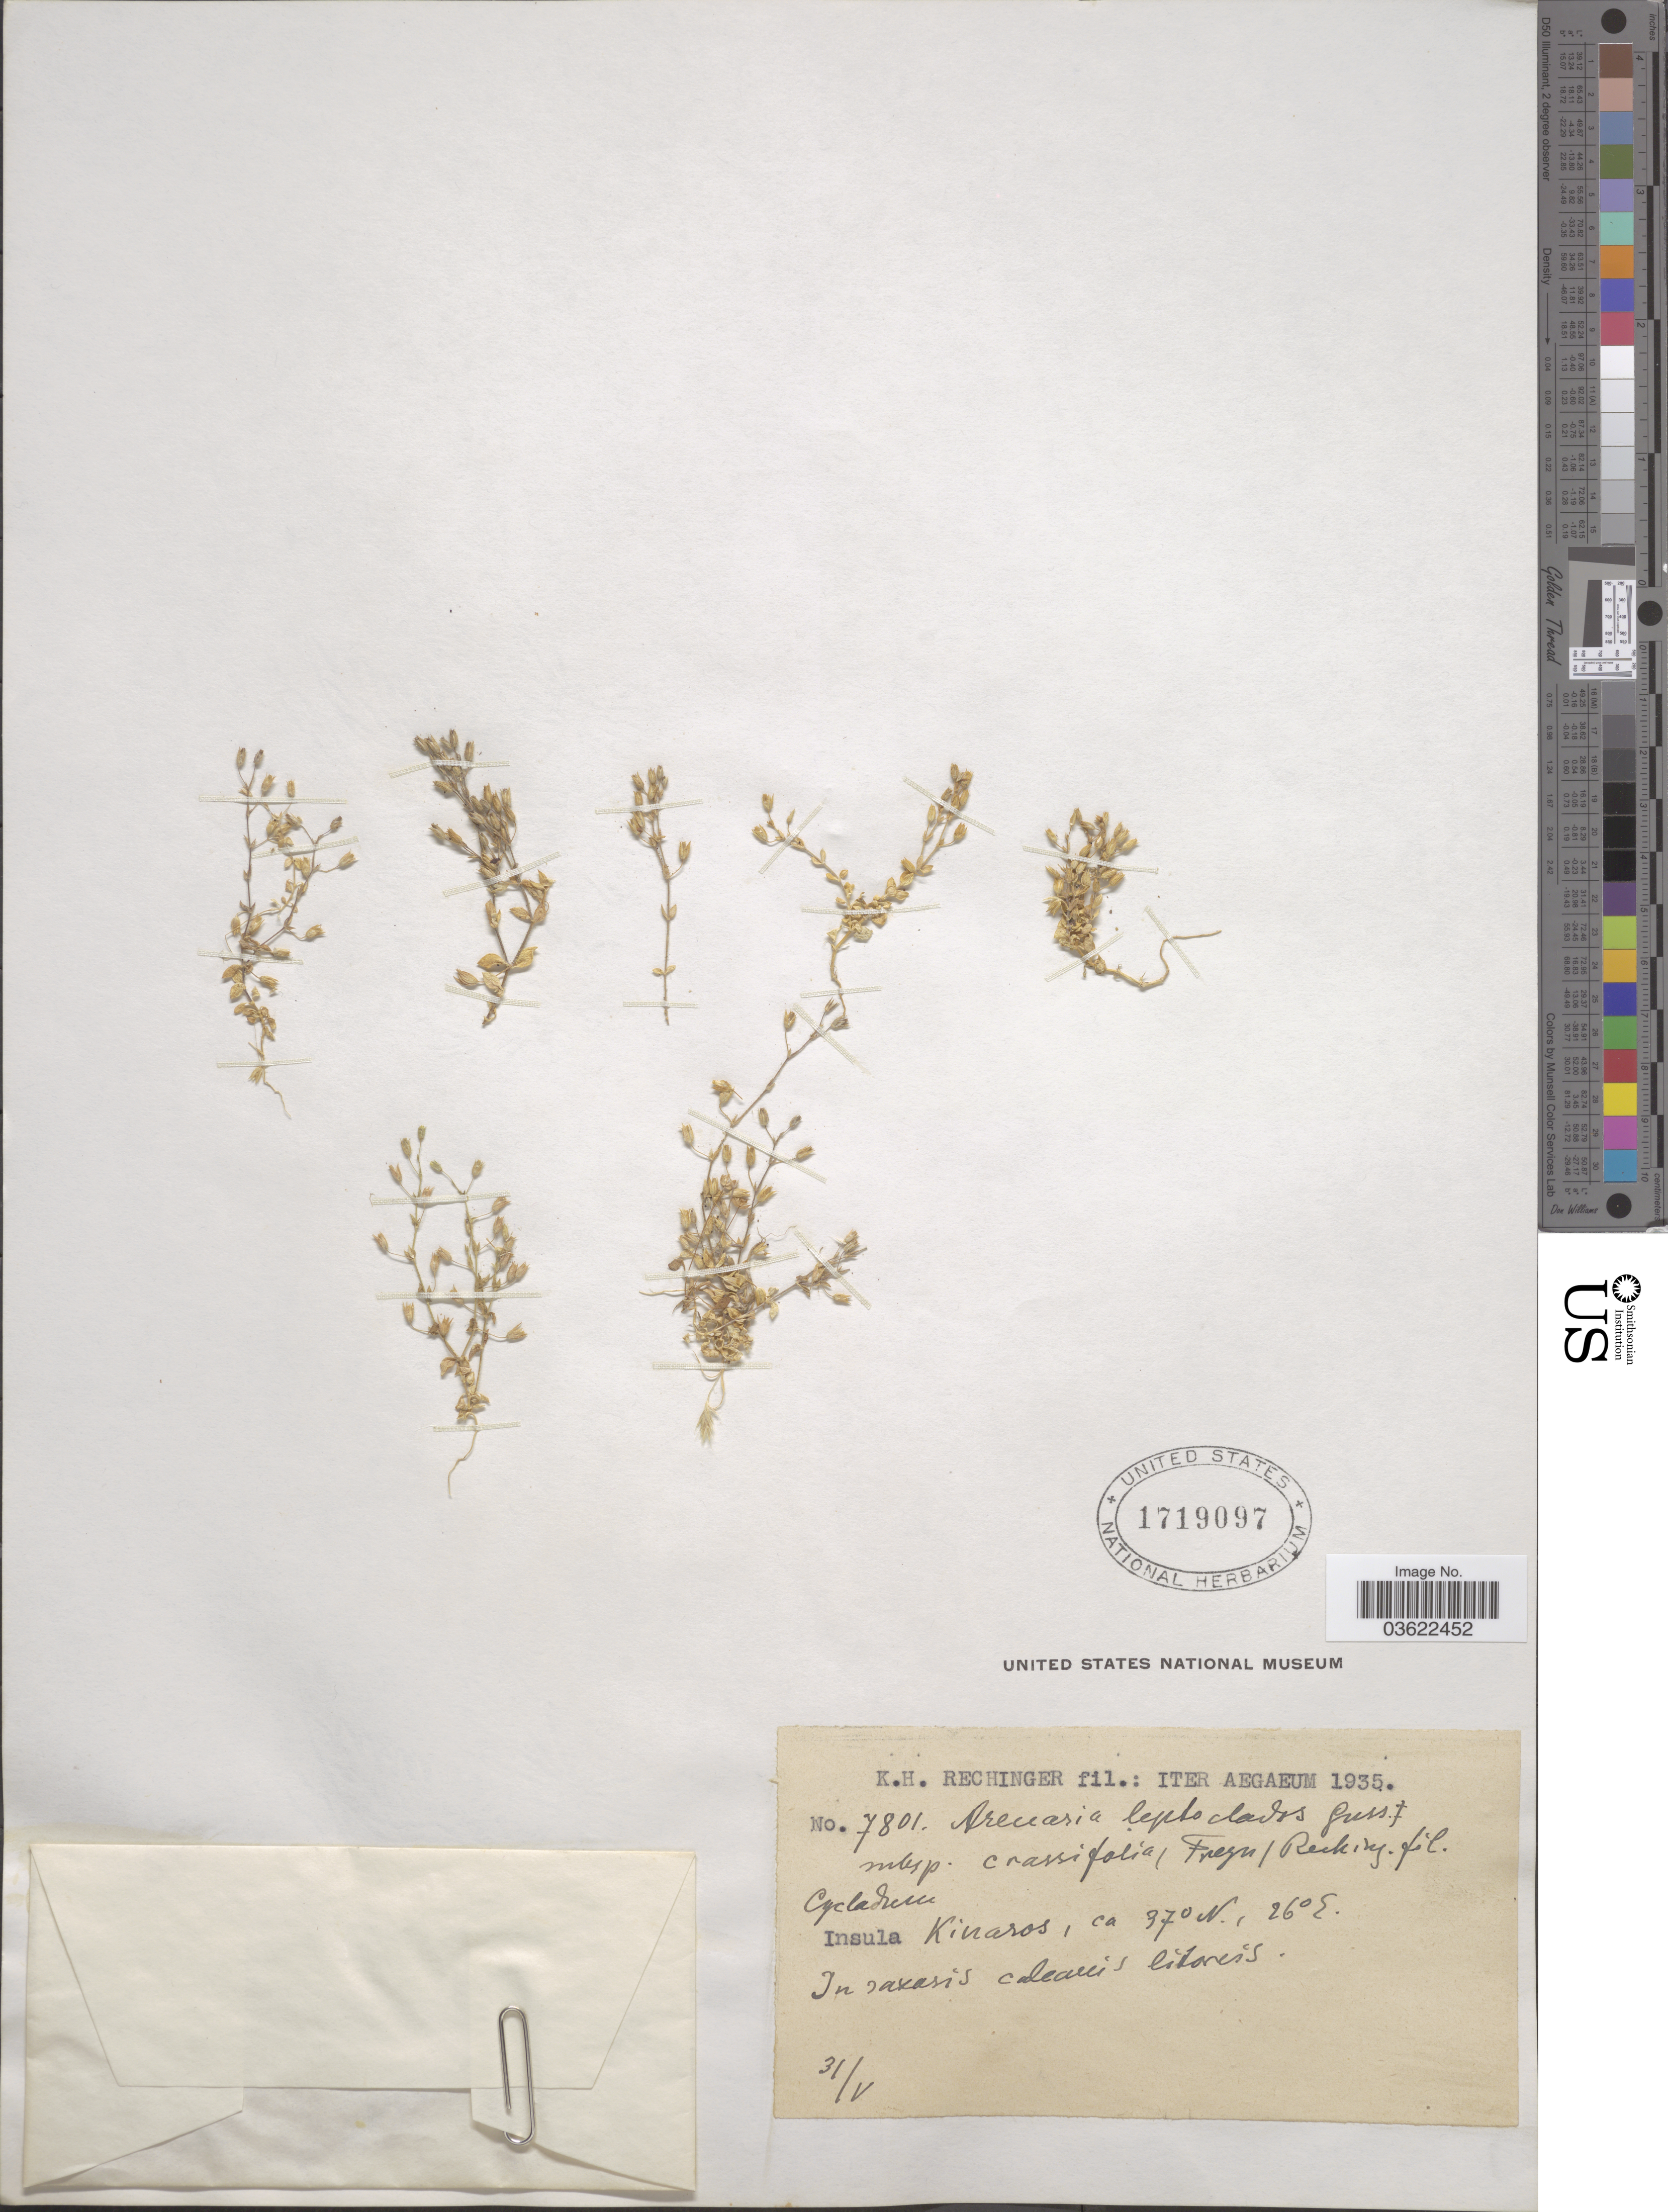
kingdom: Plantae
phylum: Tracheophyta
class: Magnoliopsida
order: Caryophyllales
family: Caryophyllaceae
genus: Arenaria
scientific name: Arenaria leptoclados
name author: (Rchb.) Gussone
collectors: K. H. Rechinger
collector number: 7801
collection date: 1935-05-31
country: Greece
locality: Ægaeum. Insula Kinaros.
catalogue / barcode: US 1719097